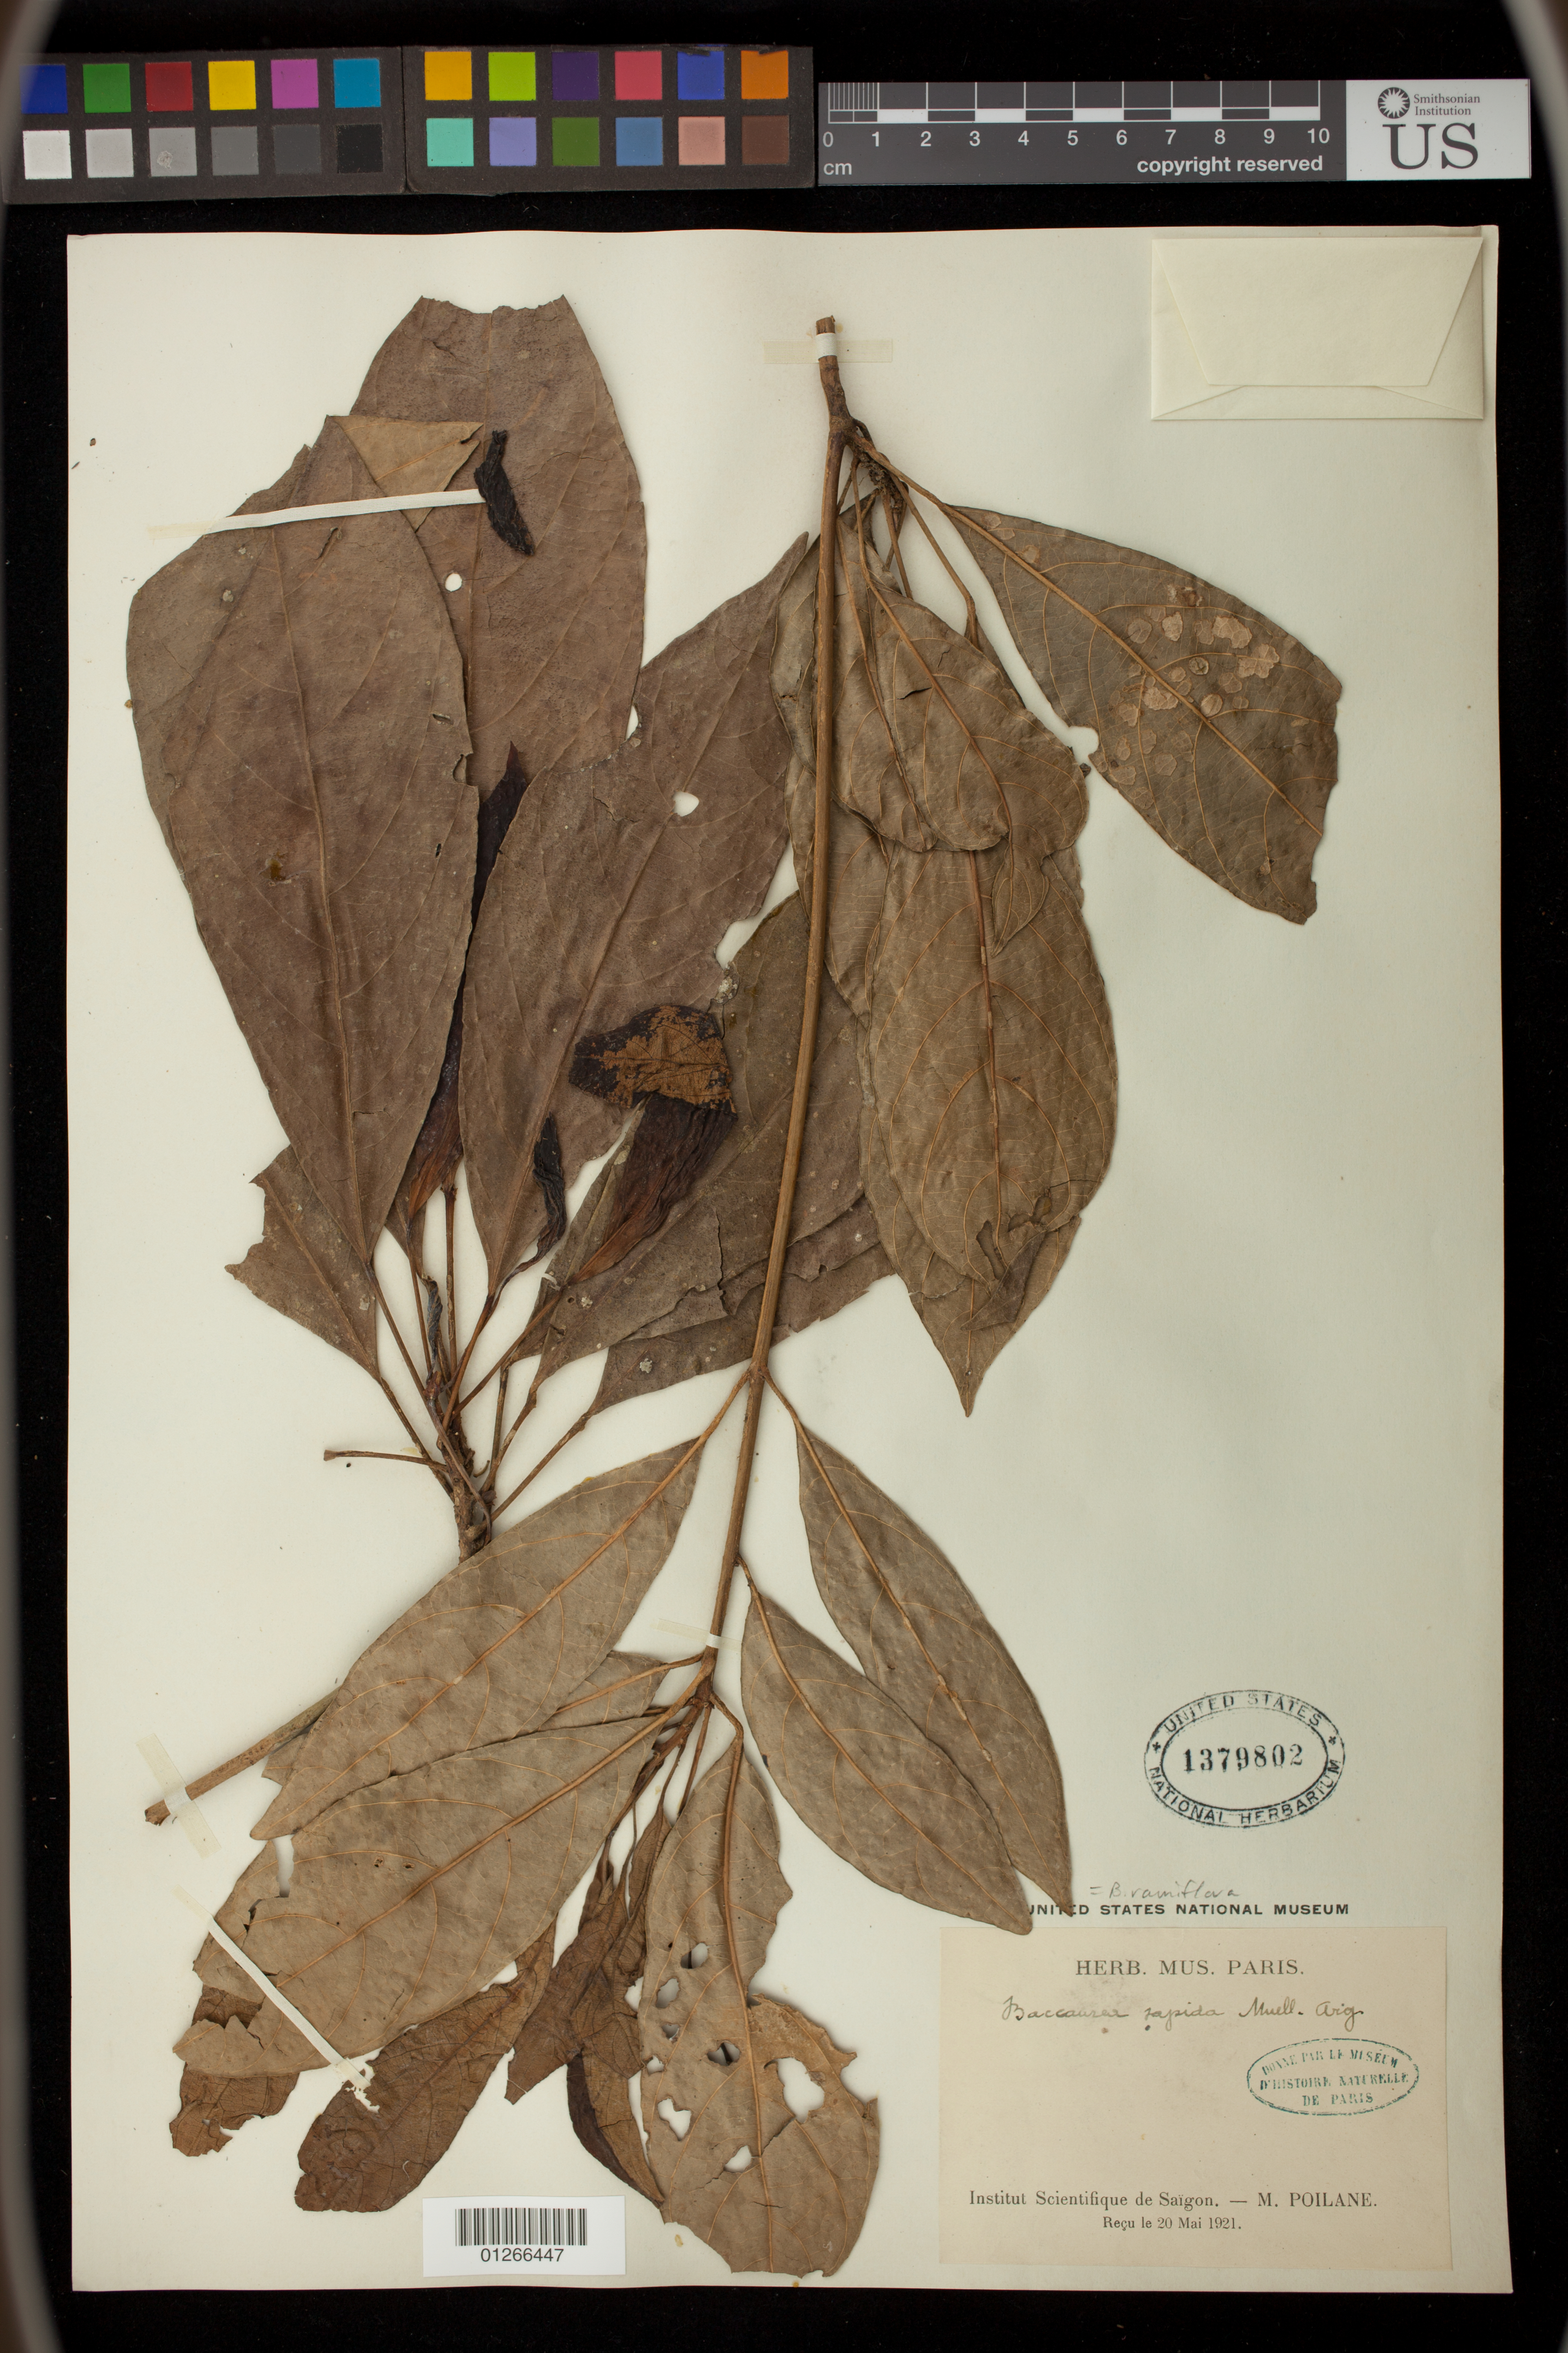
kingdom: Plantae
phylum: Tracheophyta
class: Magnoliopsida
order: Malpighiales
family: Phyllanthaceae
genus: Baccaurea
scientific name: Baccaurea ramiflora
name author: Lour.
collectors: E. Poilane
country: Vietnam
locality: Nhatrang, Phu-hu.